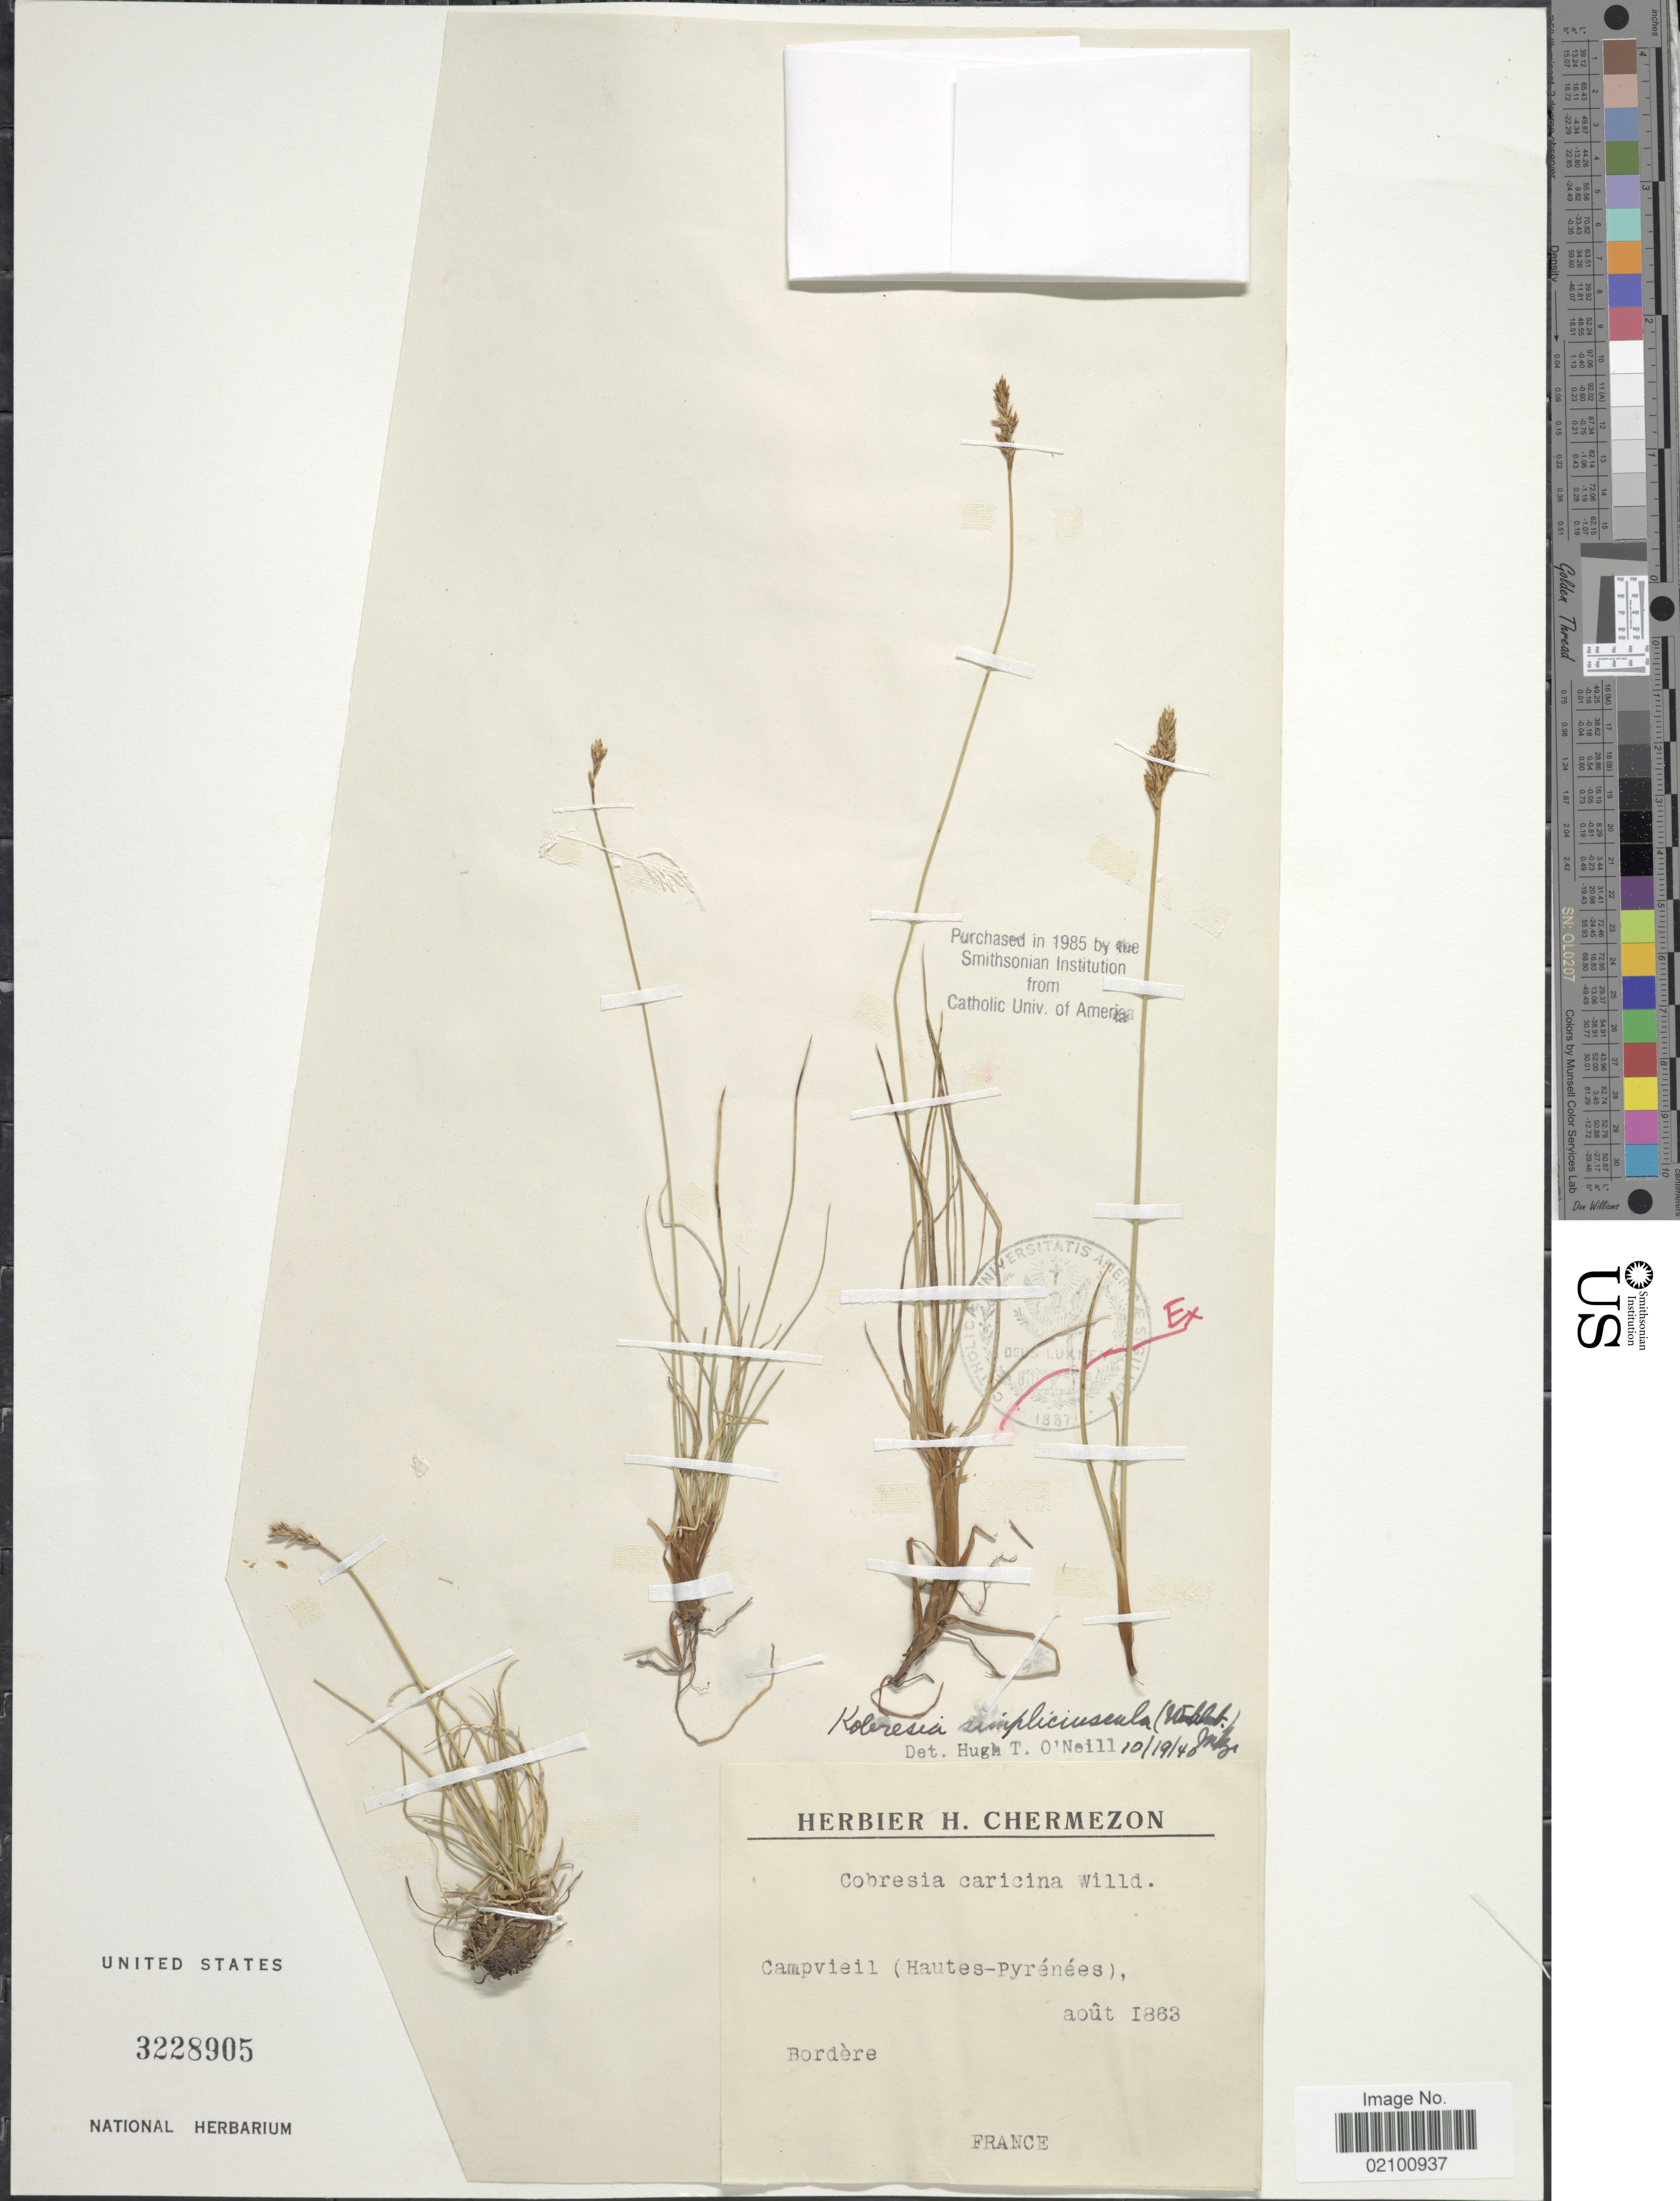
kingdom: Plantae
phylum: Tracheophyta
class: Liliopsida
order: Poales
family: Cyperaceae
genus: Carex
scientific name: Carex simpliciuscula subsp. simpliciuscula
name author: Wahlenb.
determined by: Strong, M. T., (US), Smithsonian Institution - National Museum of Natural History (UNITED STATES)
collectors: -. Bordère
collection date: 1863-08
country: France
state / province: Occitanie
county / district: Hautes-Pyrénées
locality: Campvieil (Hautes-Pyrenees)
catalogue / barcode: US 3228905